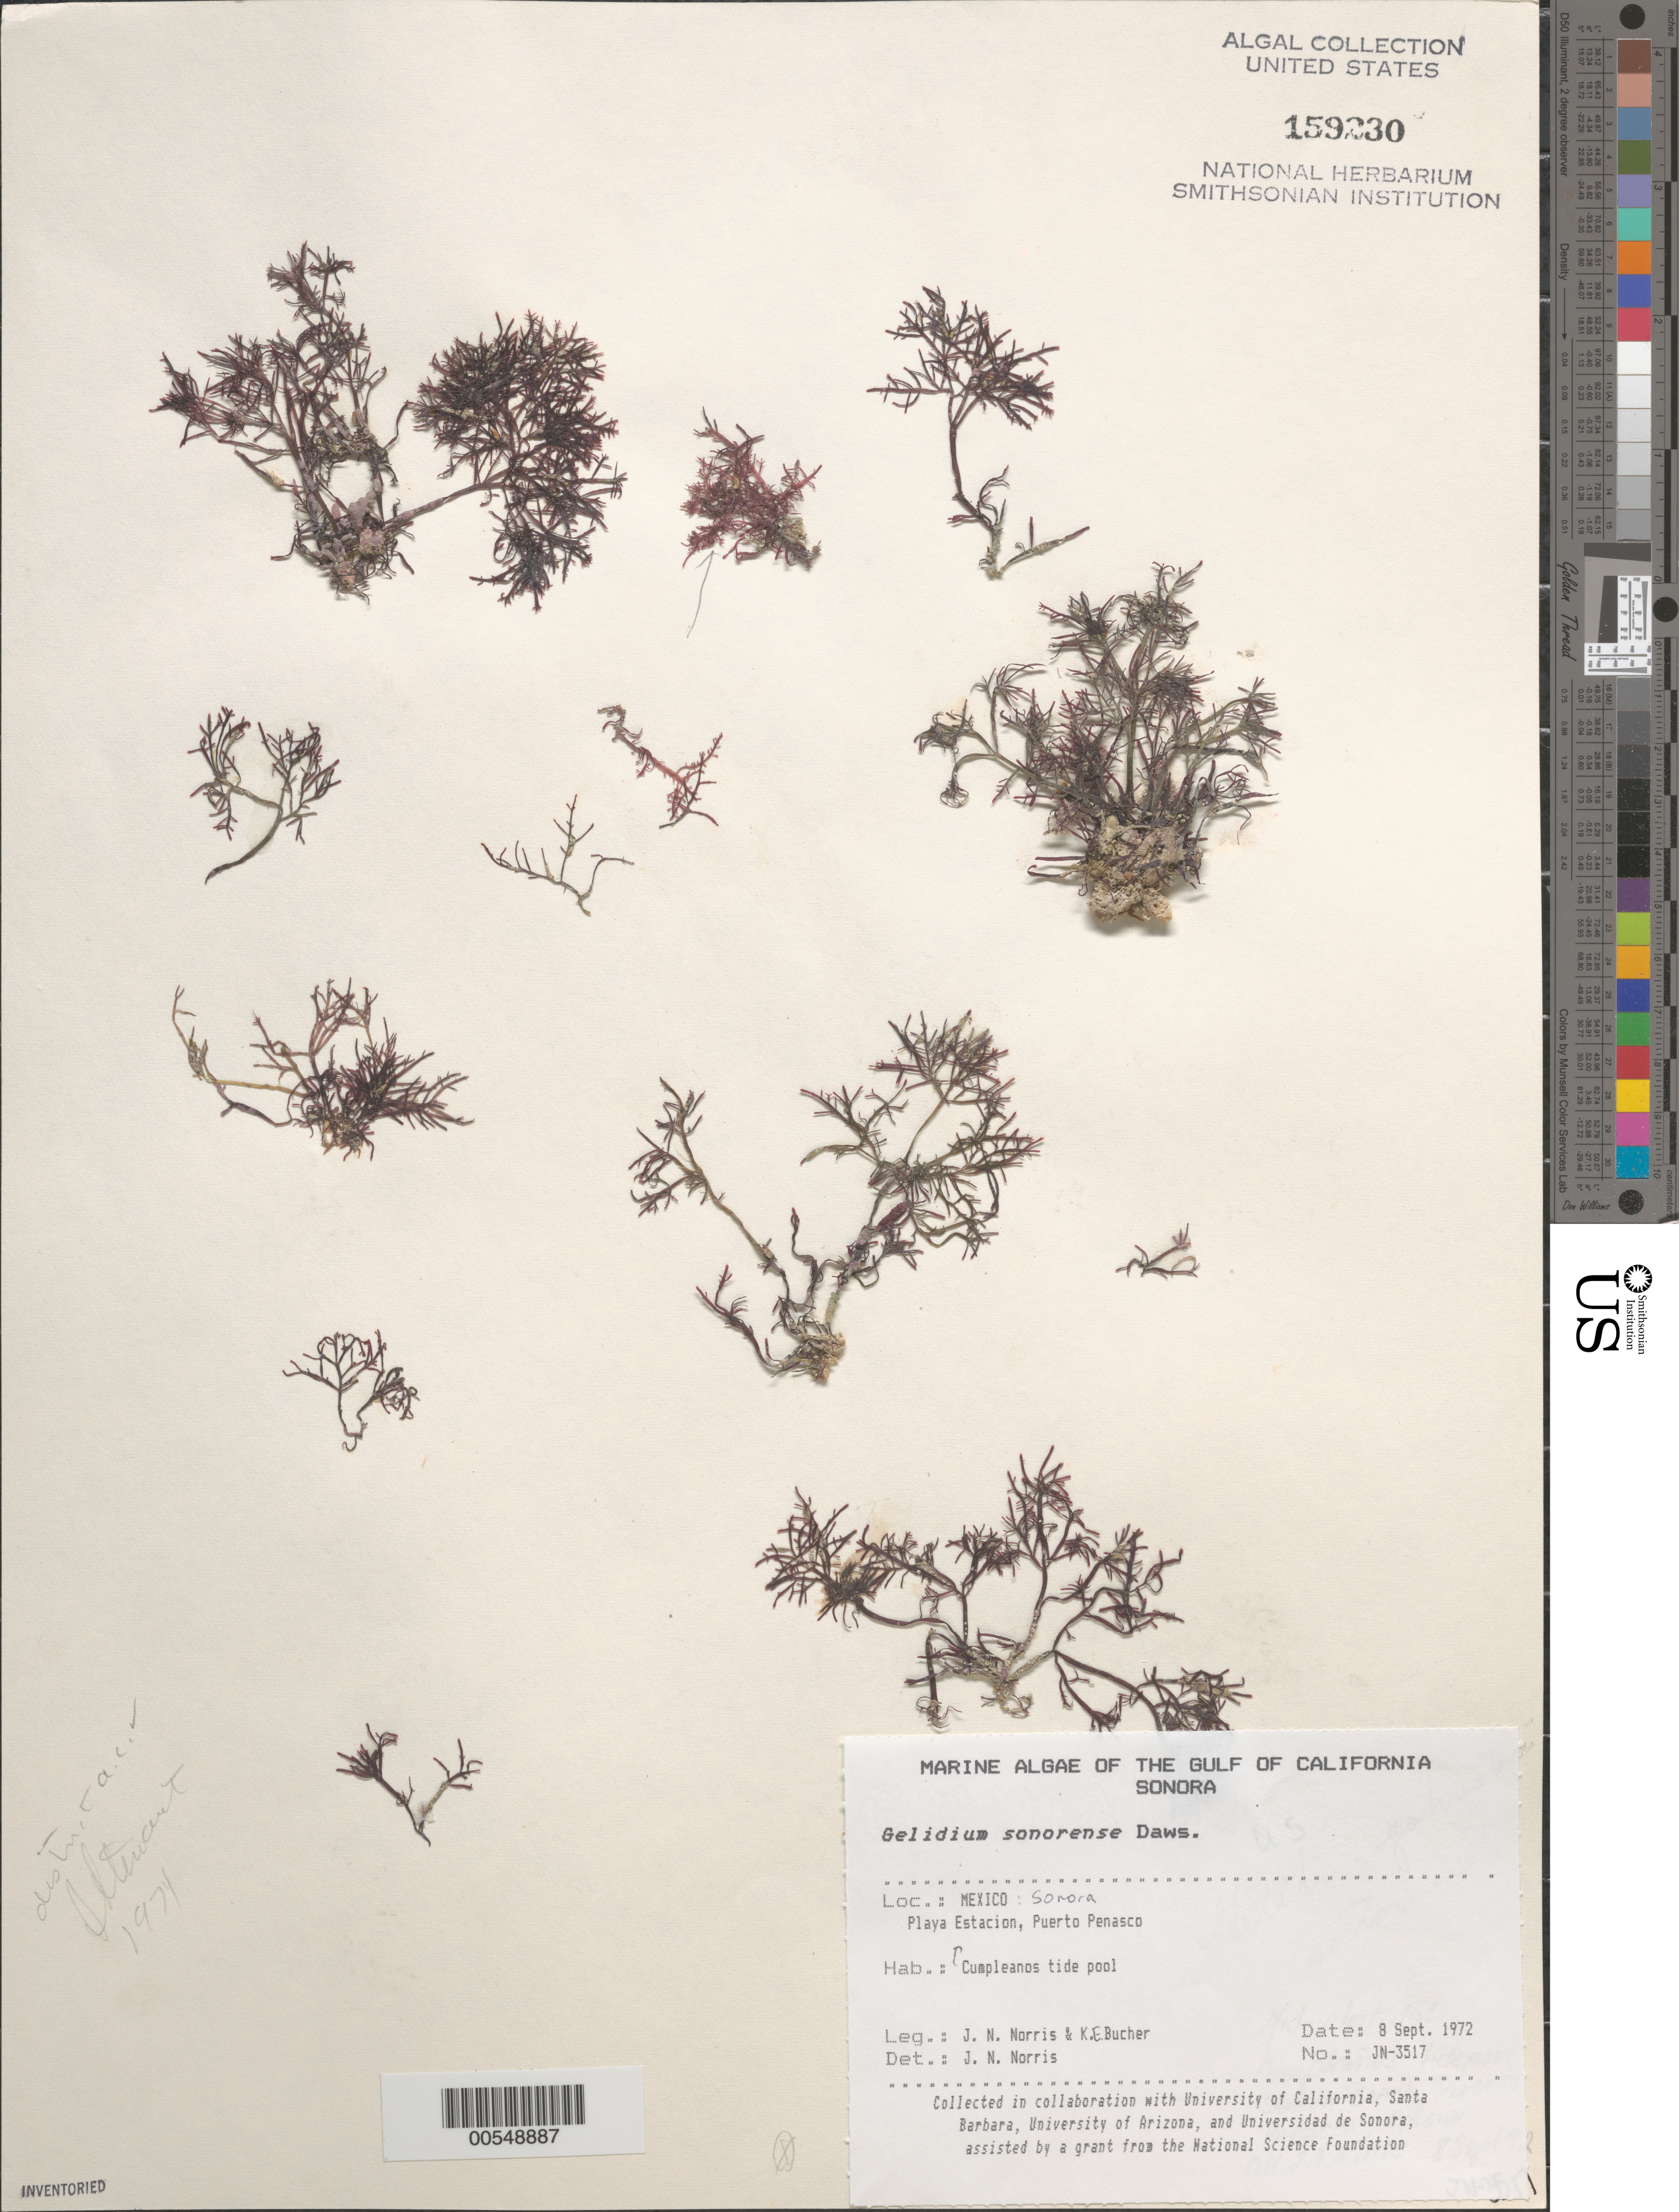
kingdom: Plantae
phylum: Rhodophyta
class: Florideophyceae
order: Gelidiales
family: Pterocladiaceae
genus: Pterocladia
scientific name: Pterocladia sonorense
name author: (E.Y. Dawson) J.G.Stewart & J.N. Norris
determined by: Algae name updating Project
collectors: J. N. Norris & K. E. Bucher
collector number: JN-3517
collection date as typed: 08 Sep 1972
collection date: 1972-09-08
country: Mexico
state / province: Sonora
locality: Playa Estacion, Puerto Penasco, Cumpleanos tide pool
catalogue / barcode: US 159230